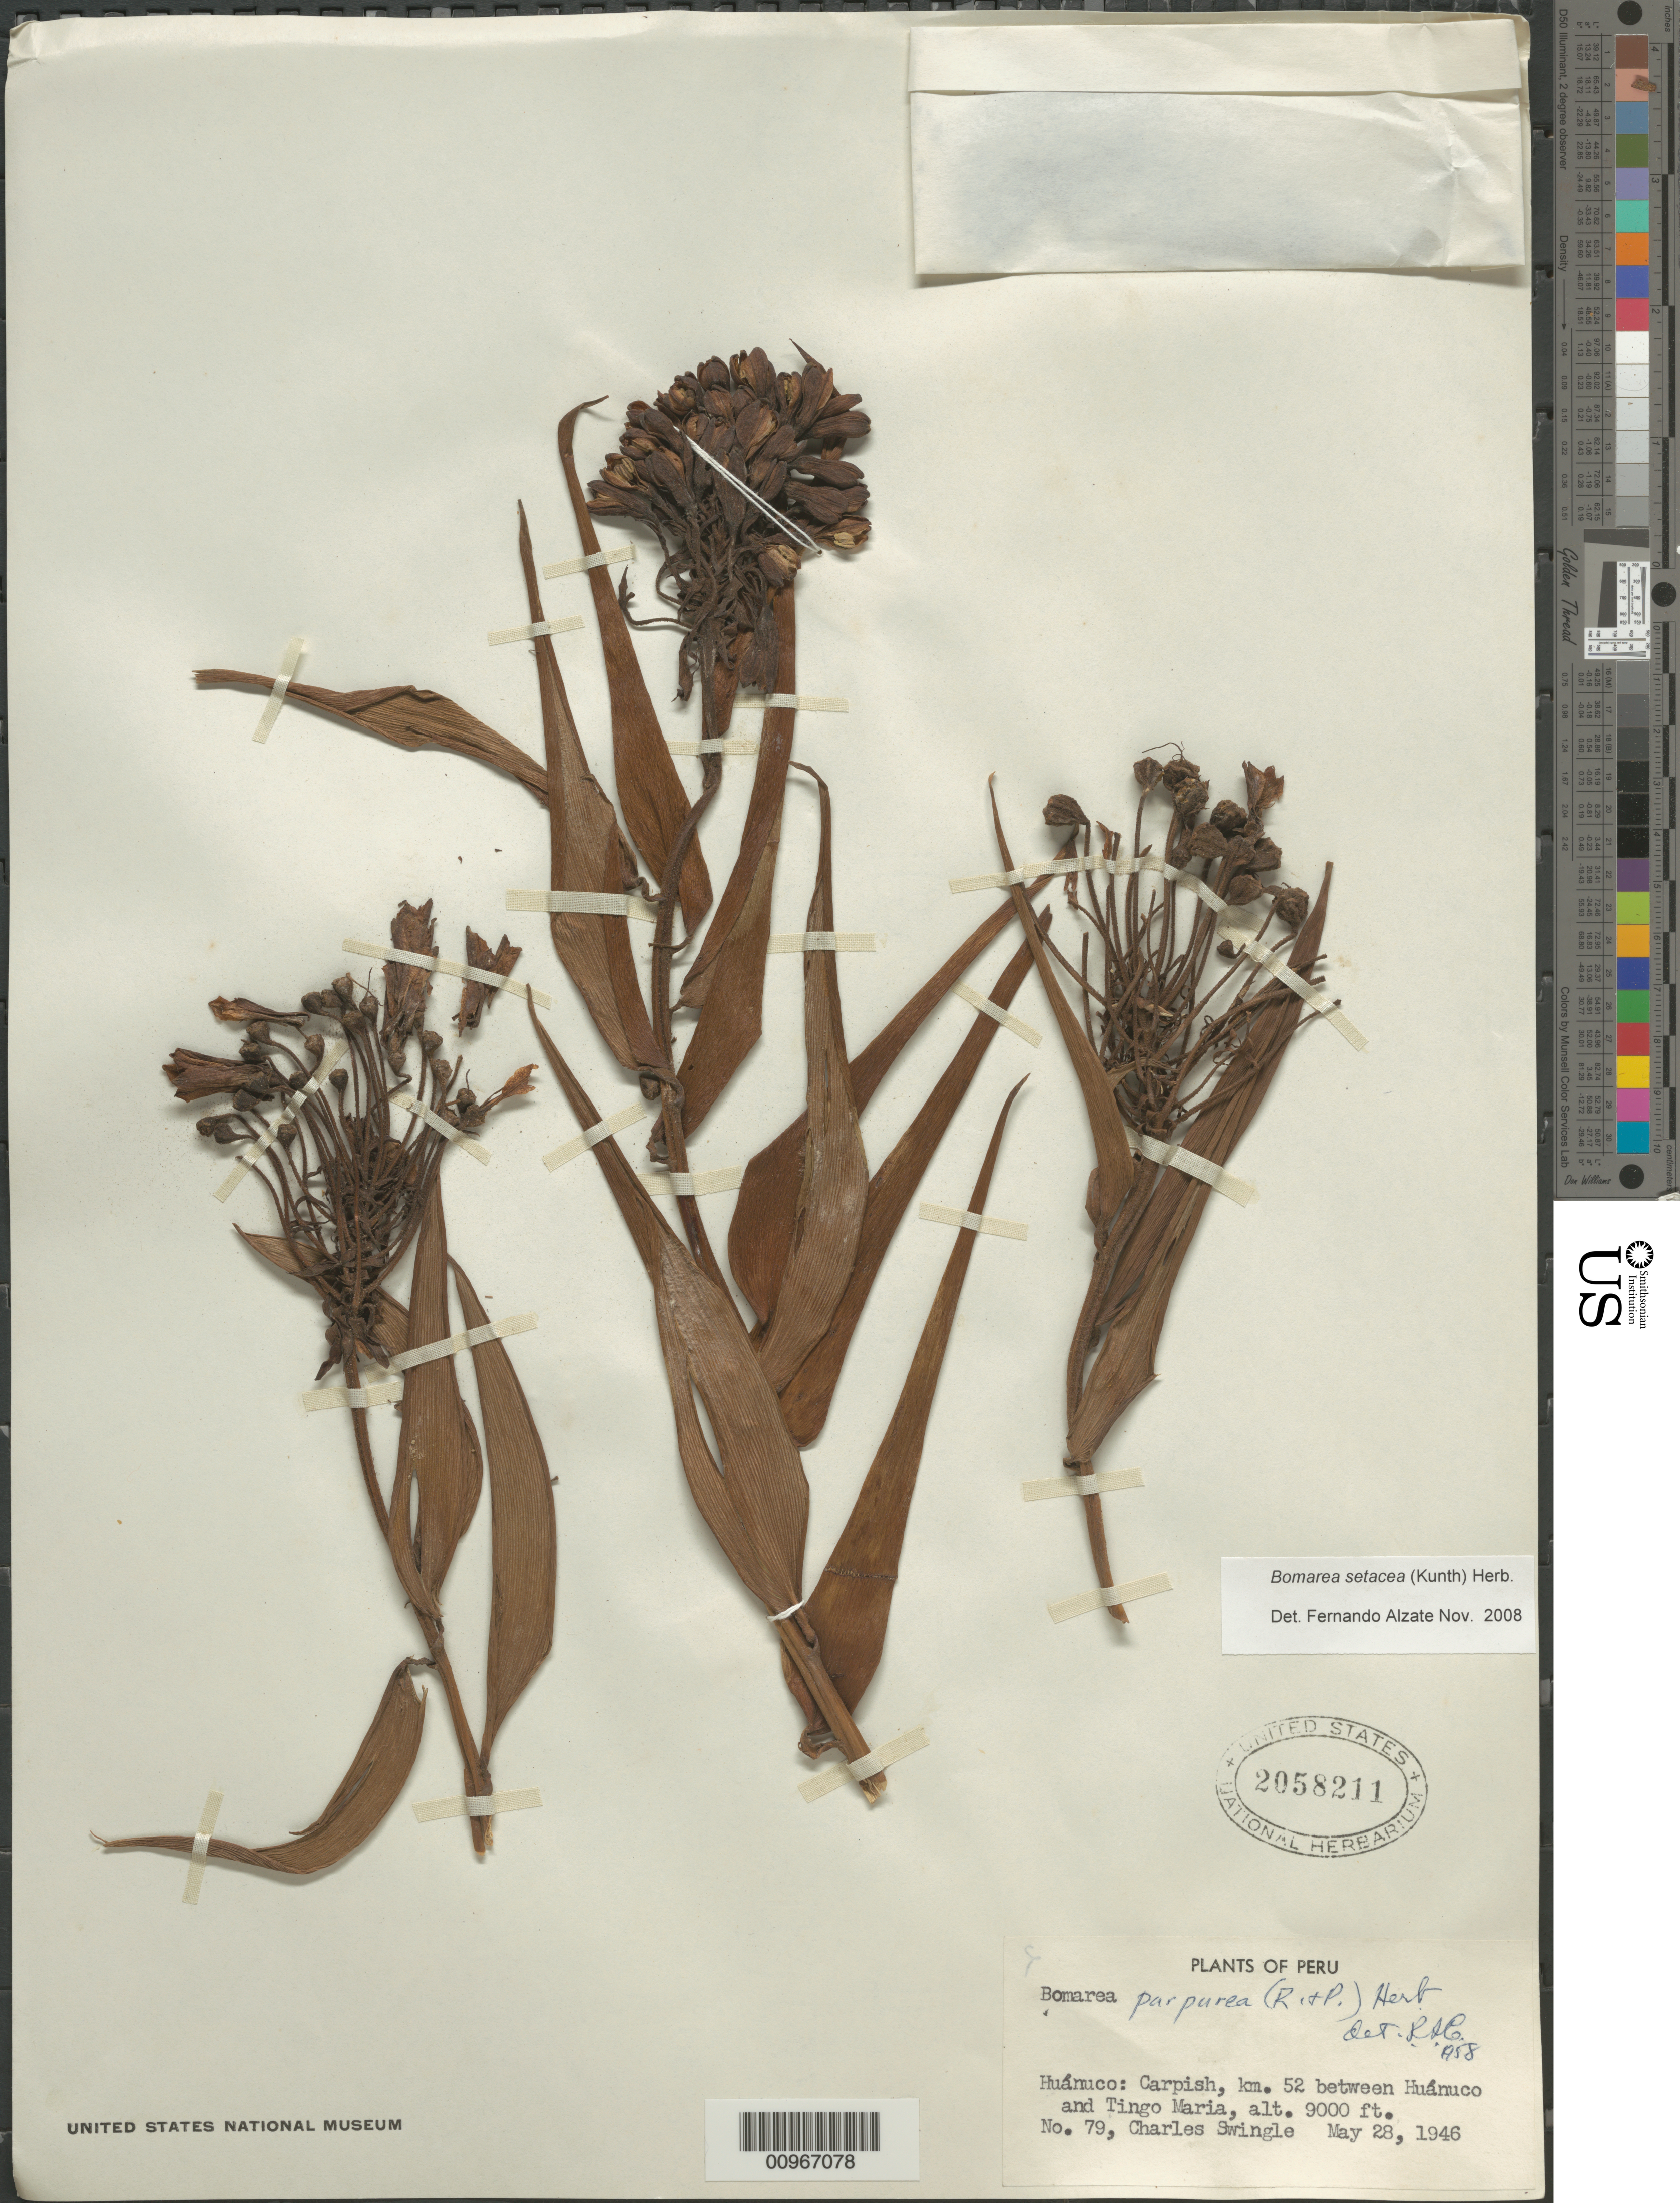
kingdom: Plantae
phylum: Tracheophyta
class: Liliopsida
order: Liliales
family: Alstroemeriaceae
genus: Bomarea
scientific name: Bomarea setacea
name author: (Ruiz & Pav.) Herb.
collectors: C. Swingle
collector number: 79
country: Peru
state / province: Huánuco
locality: Carpish, between Huanuco and Tingo Maria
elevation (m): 2743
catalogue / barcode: US 2058211